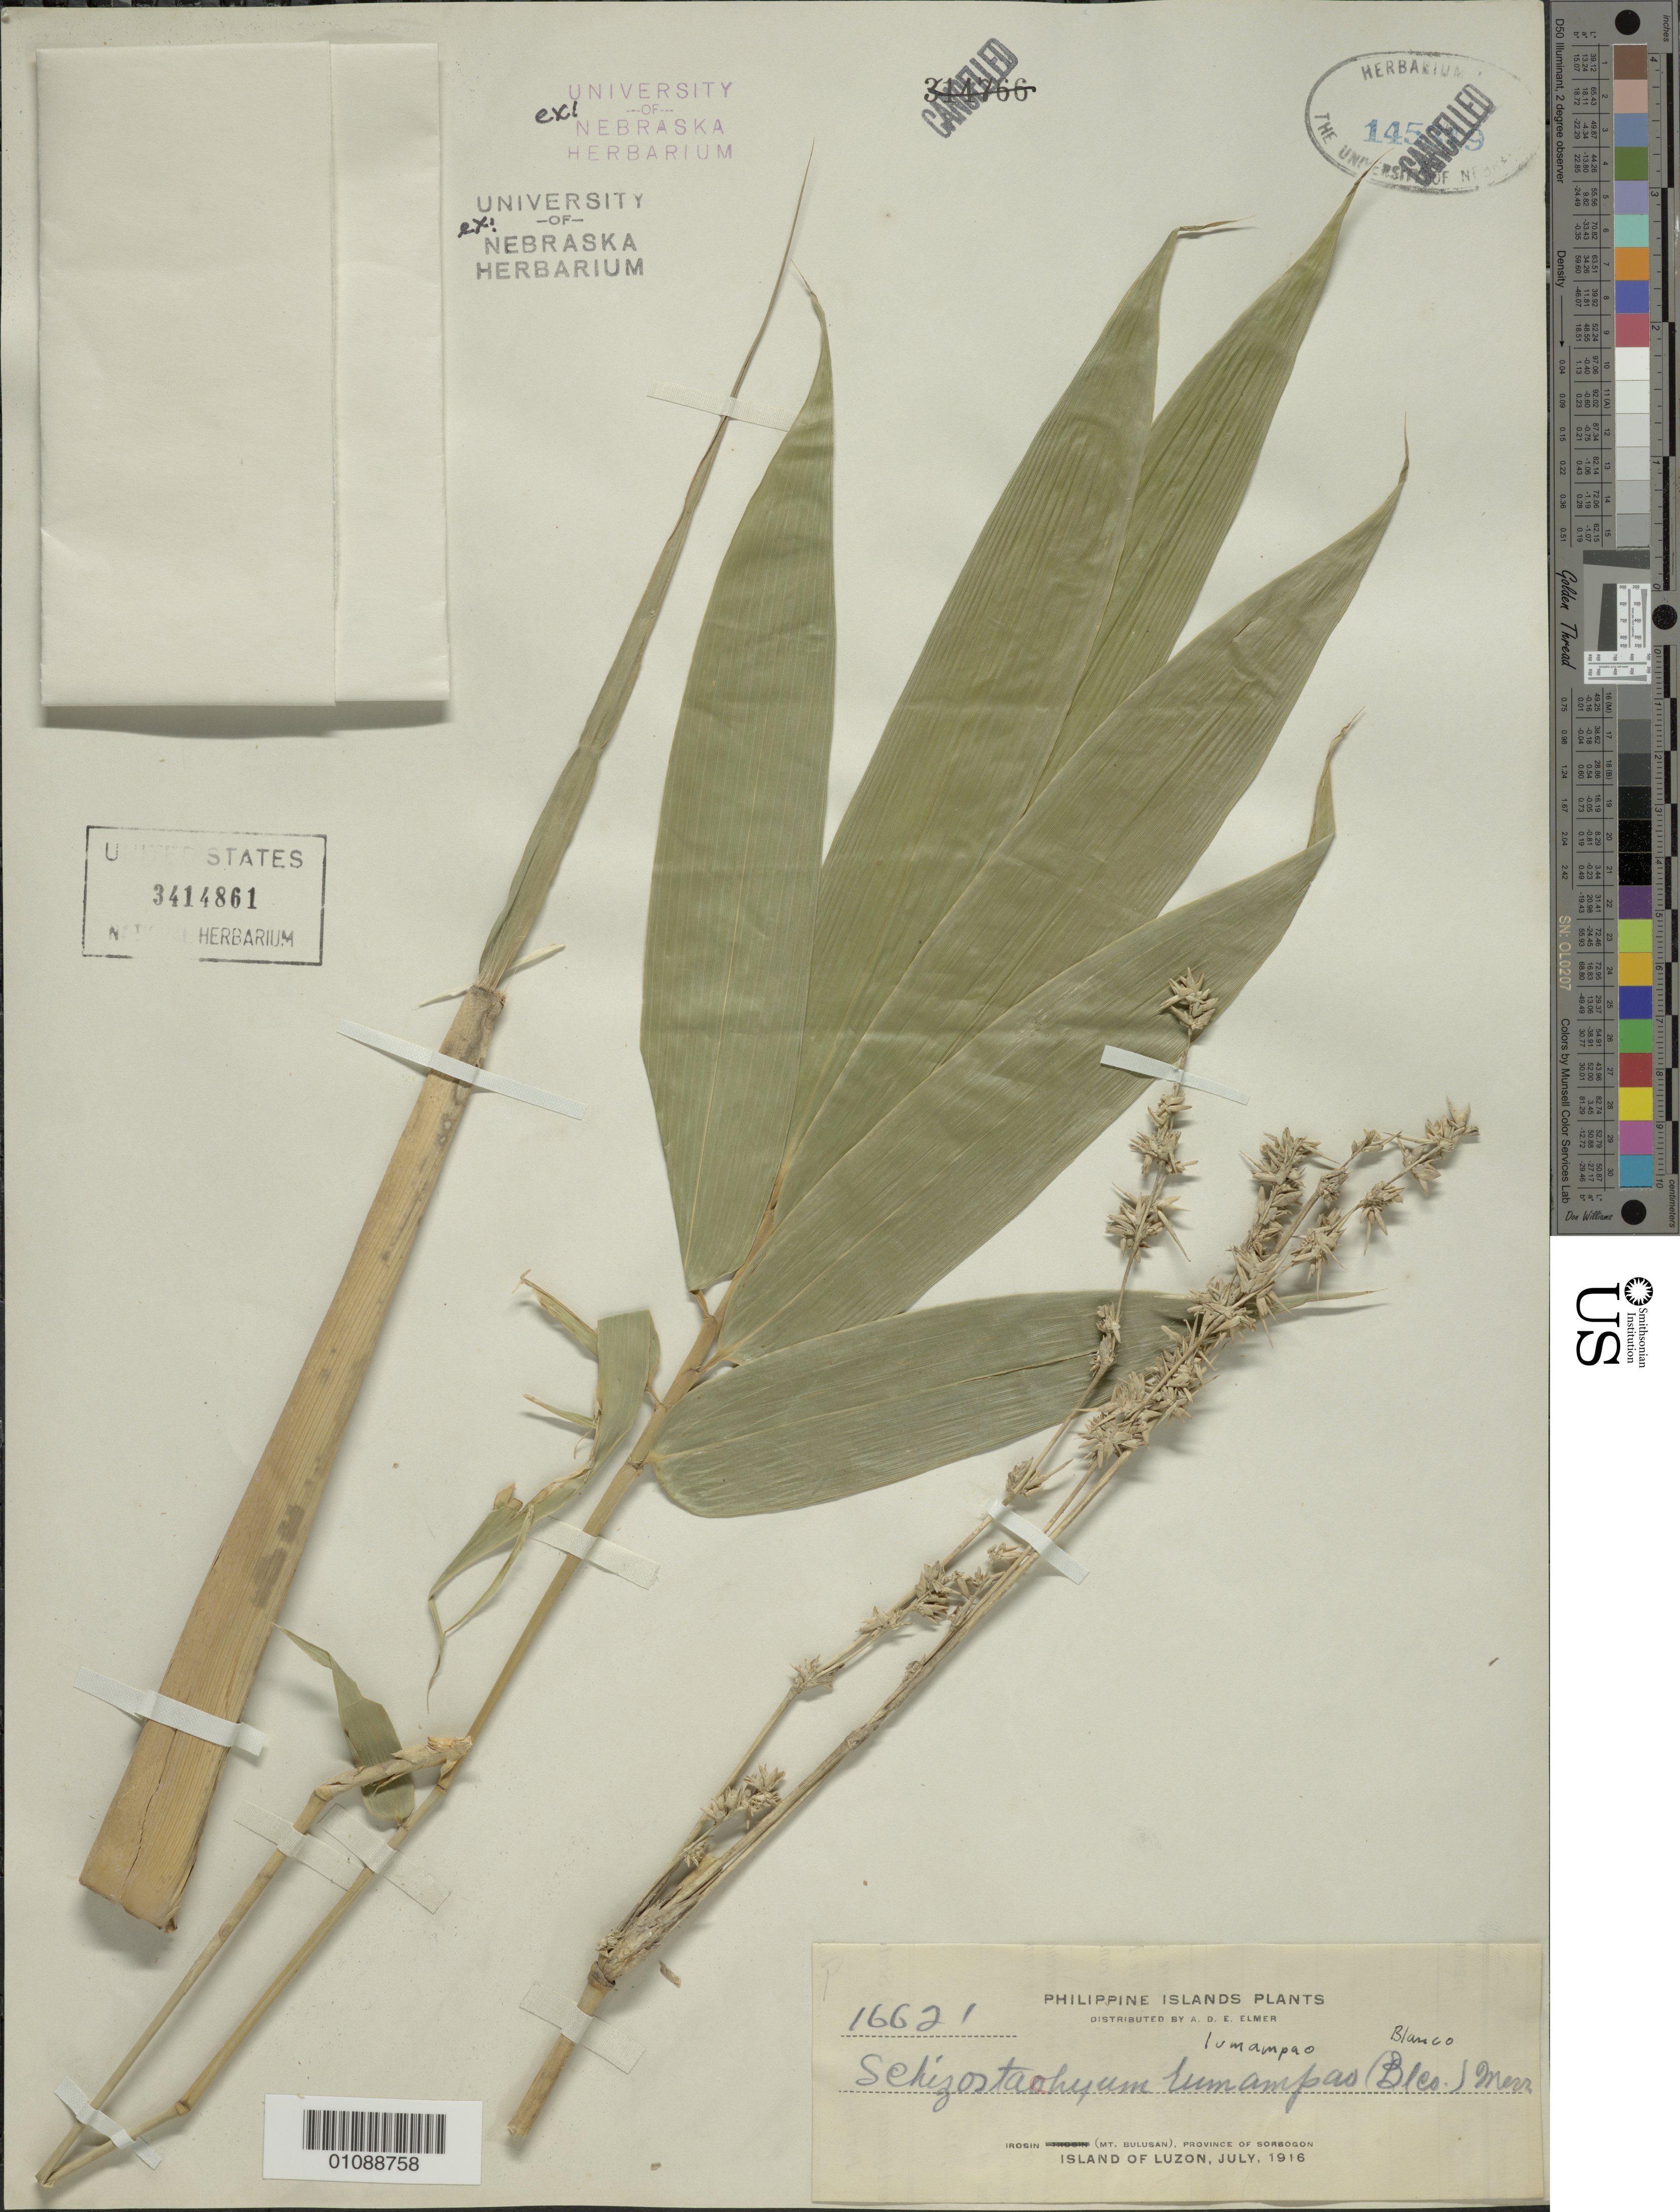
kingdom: Plantae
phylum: Tracheophyta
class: Liliopsida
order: Poales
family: Poaceae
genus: Schizostachyum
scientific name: Schizostachyum lumampao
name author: (Blanco) Merr.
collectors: A. D. E. Elmer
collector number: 16621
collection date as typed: Jul 1916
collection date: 1916-07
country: Philippines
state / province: Bicol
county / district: Sorsogon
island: Luzon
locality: Mt. Bulusan, Irosin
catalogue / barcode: US 3414861